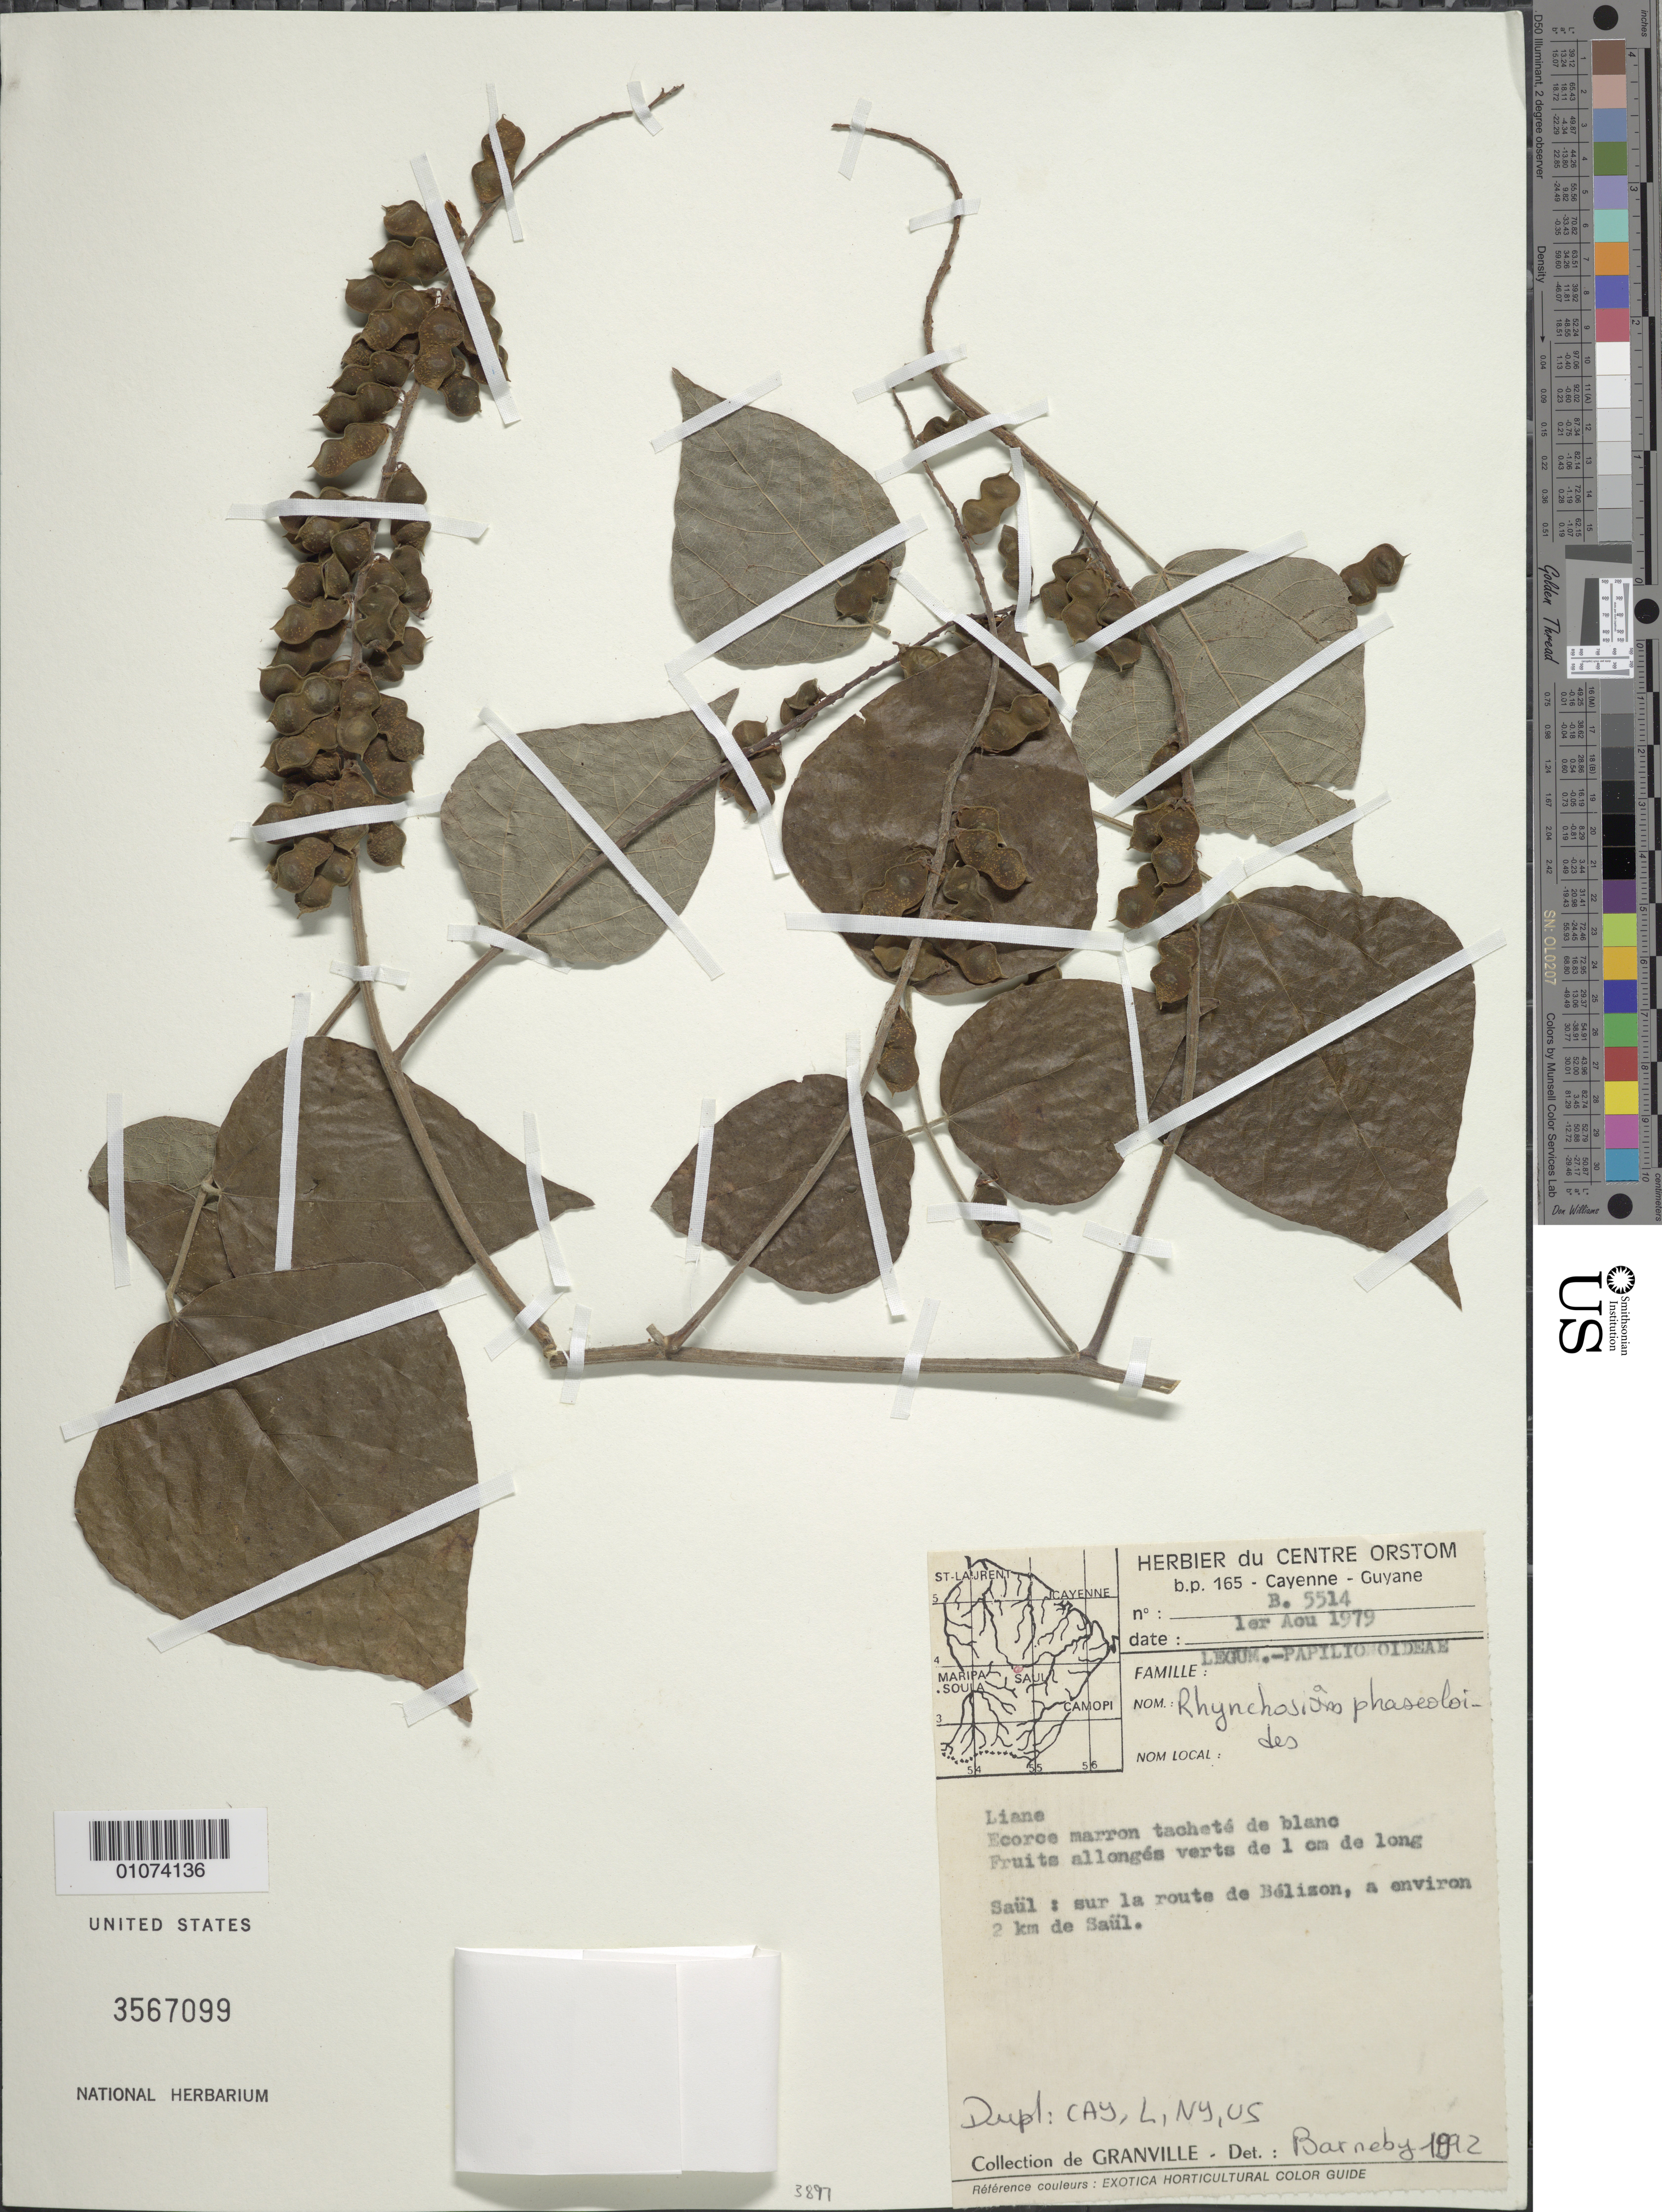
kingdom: Plantae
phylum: Tracheophyta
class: Magnoliopsida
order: Fabales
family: Fabaceae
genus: Rhynchosia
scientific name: Rhynchosia phaseoloides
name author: (Sw.) DC.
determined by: Barneby, Rupert C., (NY)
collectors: J.-J. de Granville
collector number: B 5514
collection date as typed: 1-Aug-79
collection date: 1979-08-01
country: French Guiana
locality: Saül, Route de Bélizon, a environ 2 km de Saul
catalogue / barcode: US 3567099